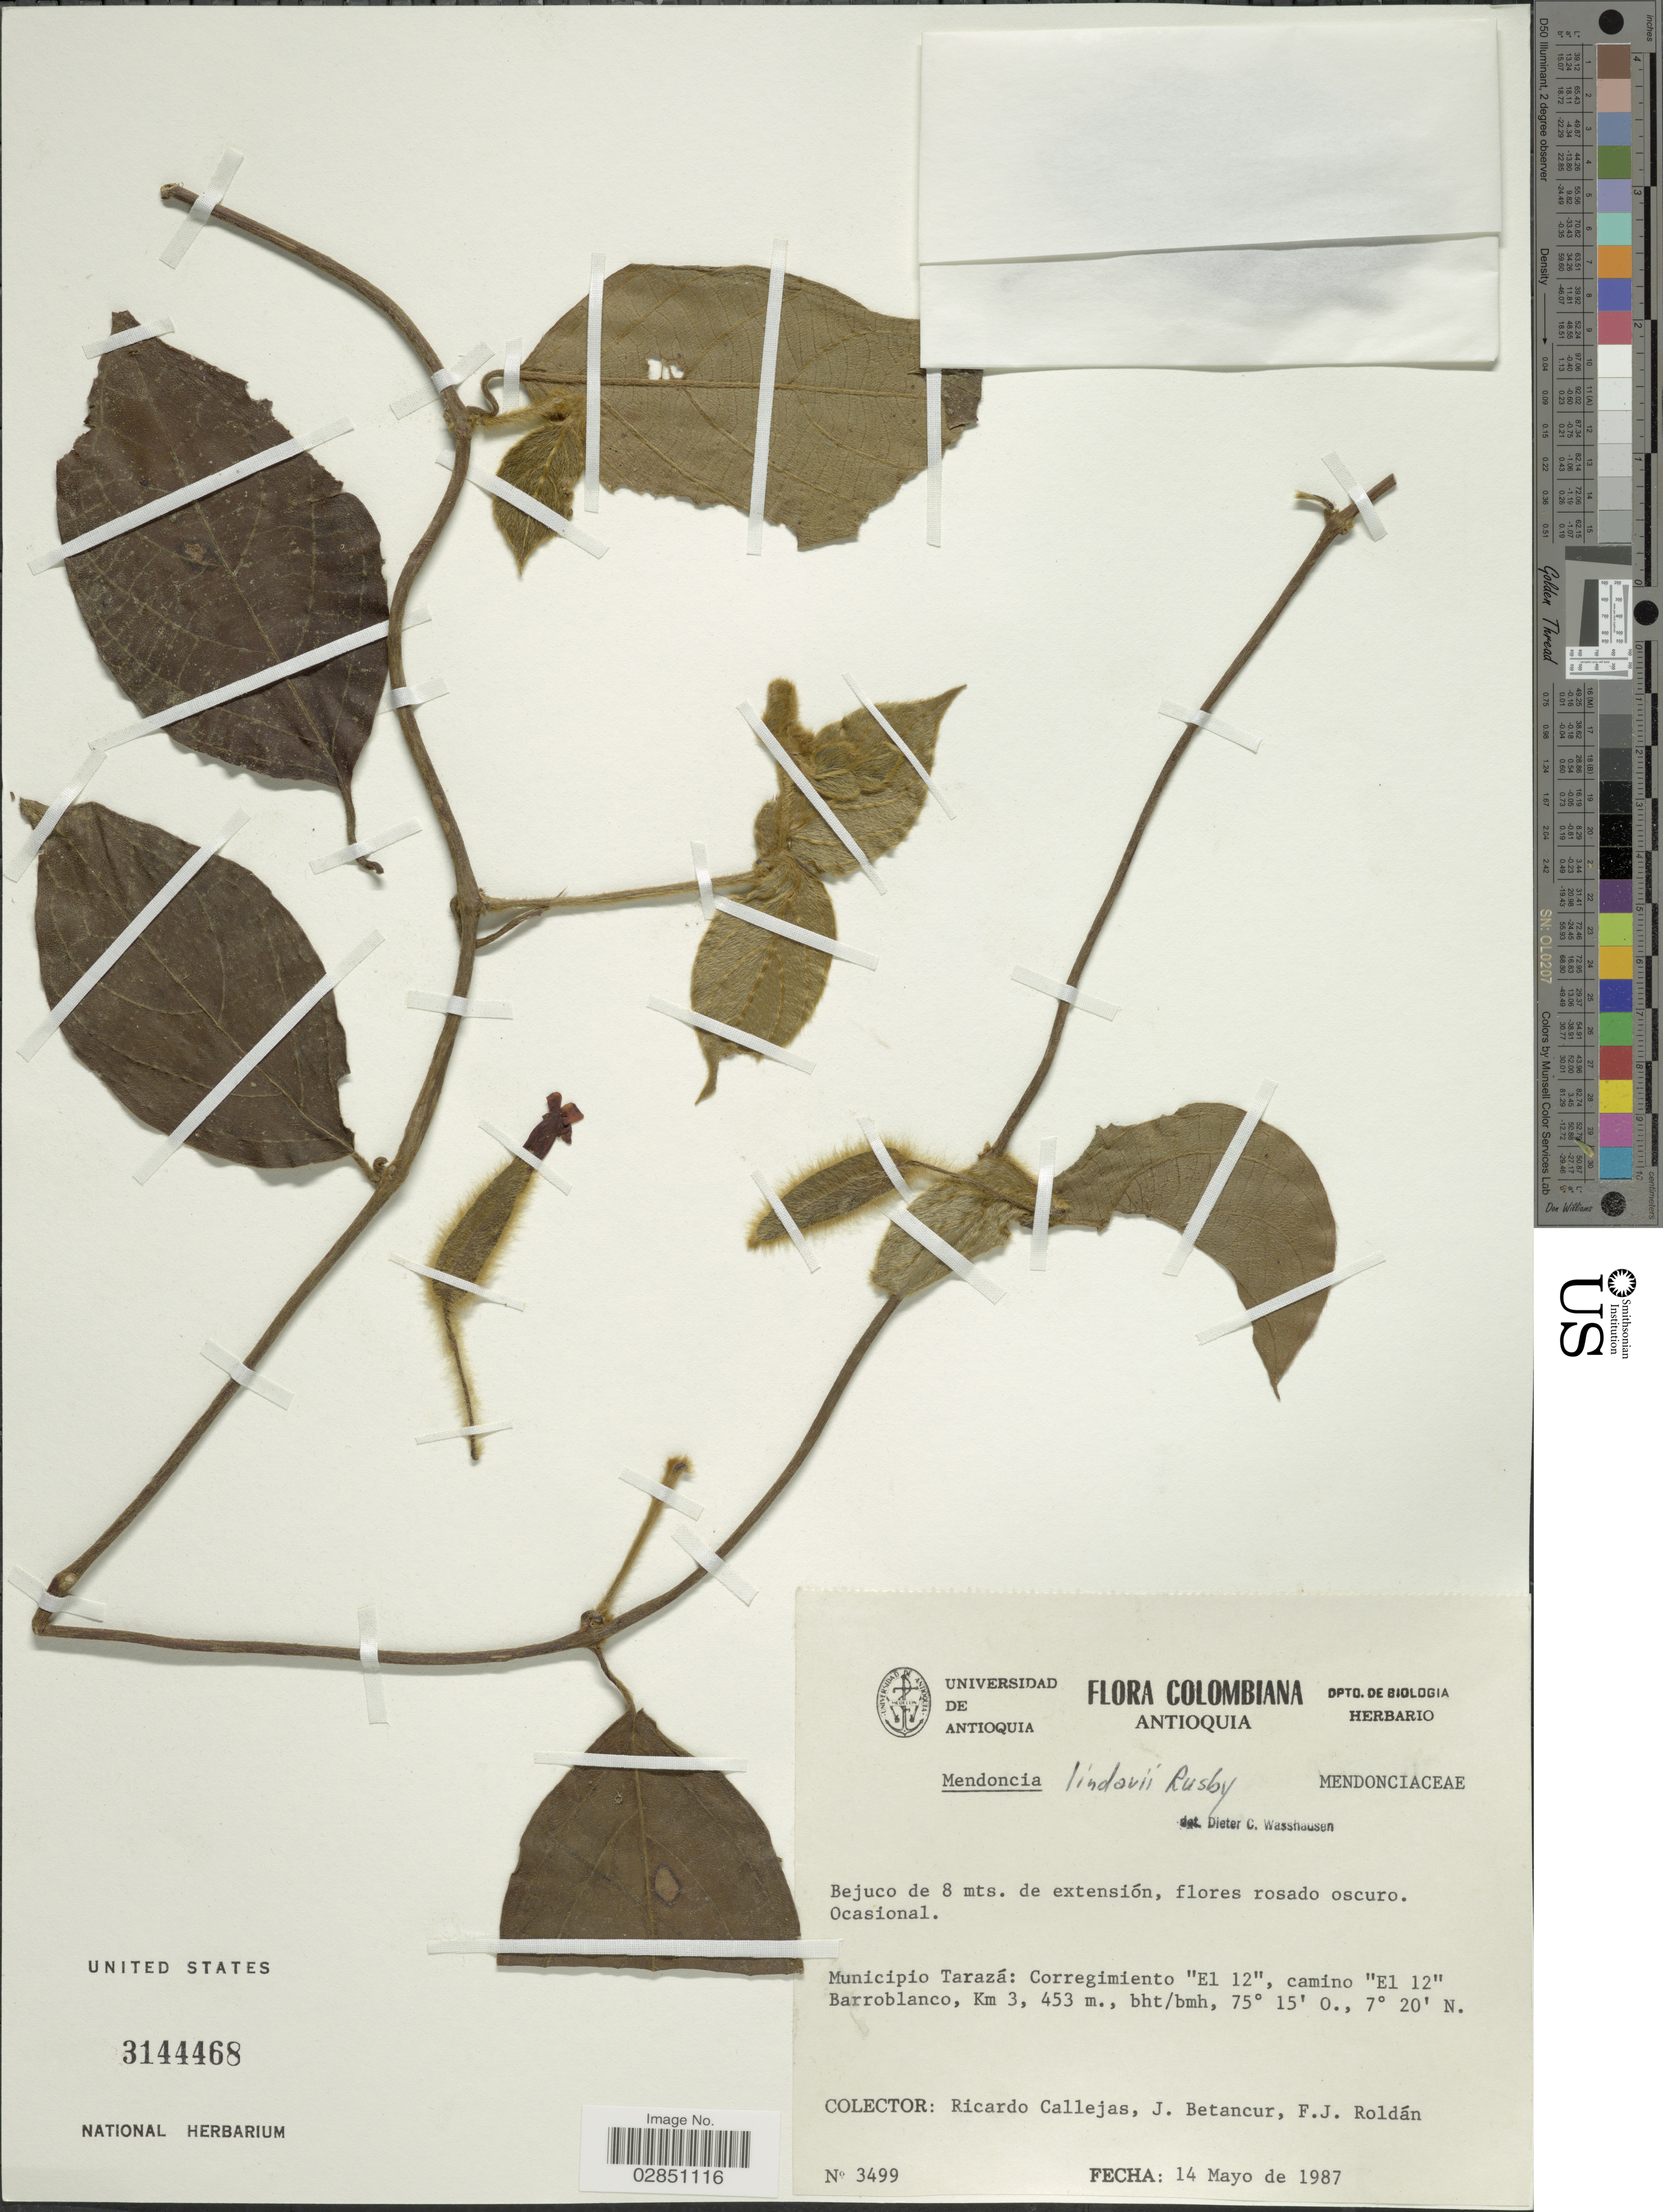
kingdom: Plantae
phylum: Tracheophyta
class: Magnoliopsida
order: Lamiales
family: Acanthaceae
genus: Mendoncia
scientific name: Mendoncia lindavii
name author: Rusby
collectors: R. Callejas, J. Betancur & F. J. Roldán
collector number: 3499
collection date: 1987-05-14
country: Colombia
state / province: Antioquia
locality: Bejuco de 8 mts. de extensión, Municipio Tarazá, Corregimiento "El 12", camino "El 12" Barroblanco, Km 3.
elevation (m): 453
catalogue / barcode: US 3144468